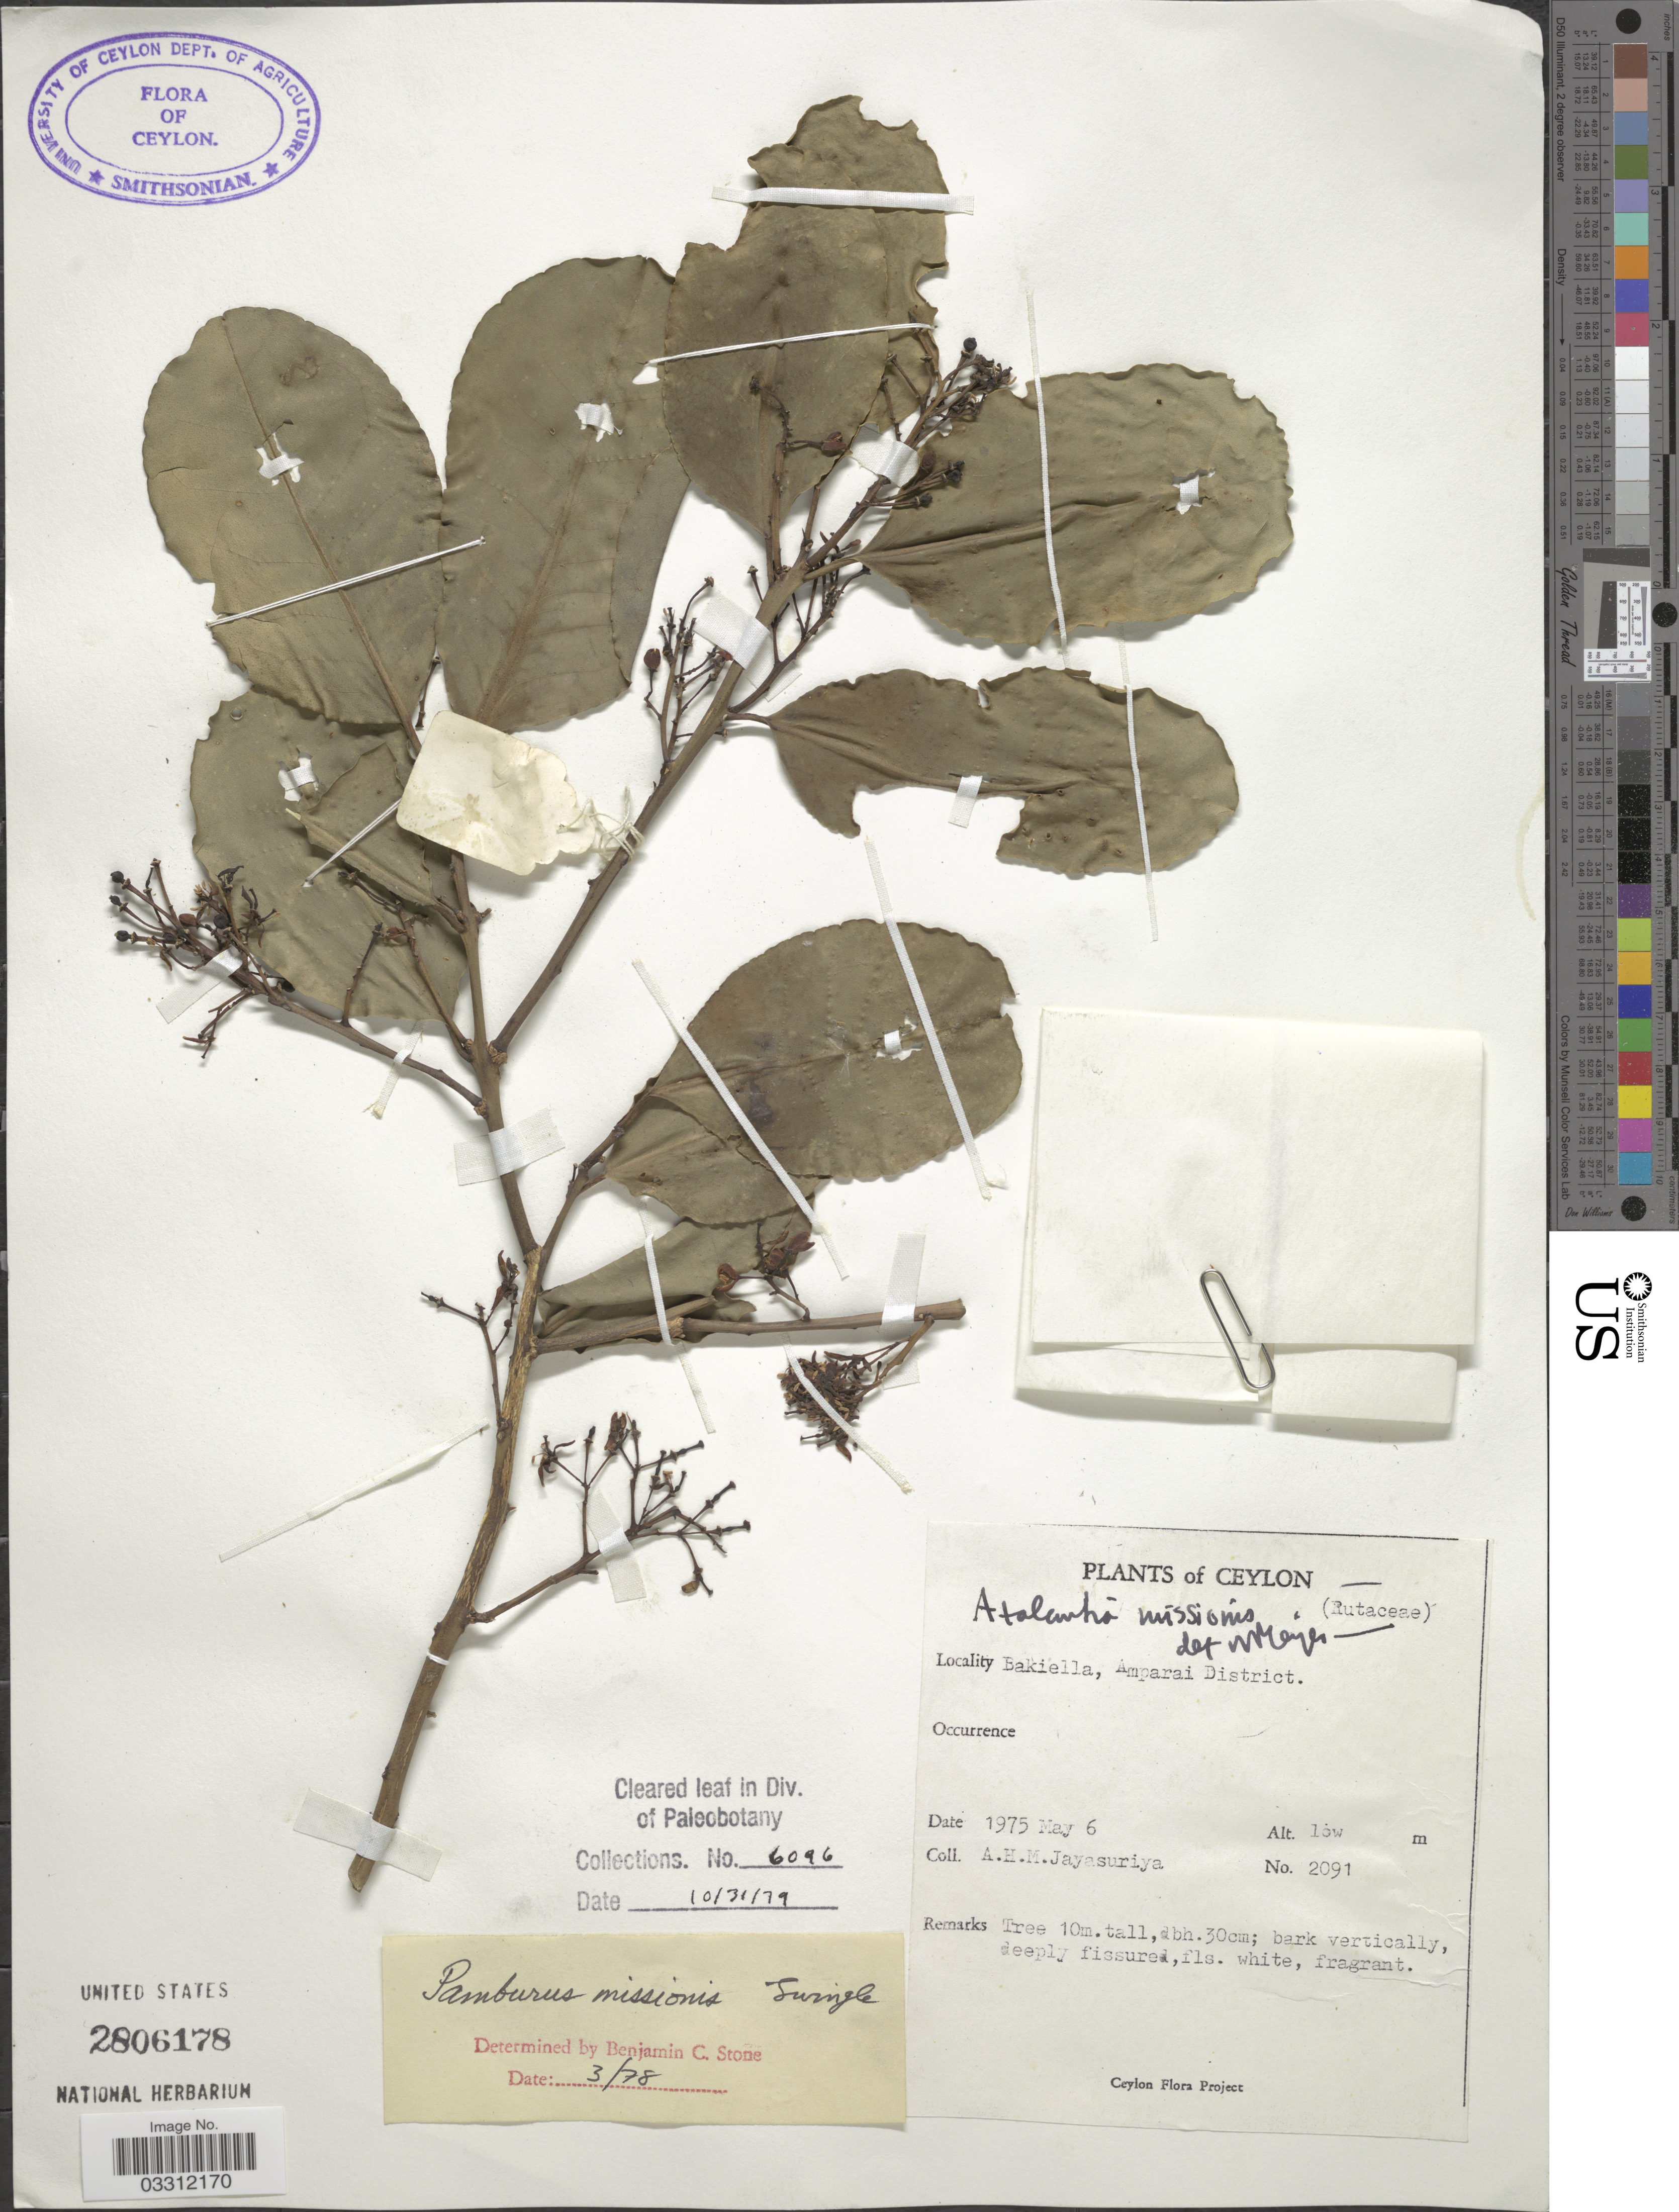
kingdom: Plantae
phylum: Tracheophyta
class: Magnoliopsida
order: Sapindales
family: Rutaceae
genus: Pamburus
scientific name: Pamburus missionis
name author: (Wight) Swingle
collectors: A. H. Jayasuriya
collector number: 2091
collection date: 1975-05-06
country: Sri Lanka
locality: Ceylon, Bakiella, Amparai District.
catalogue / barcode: US 2806178